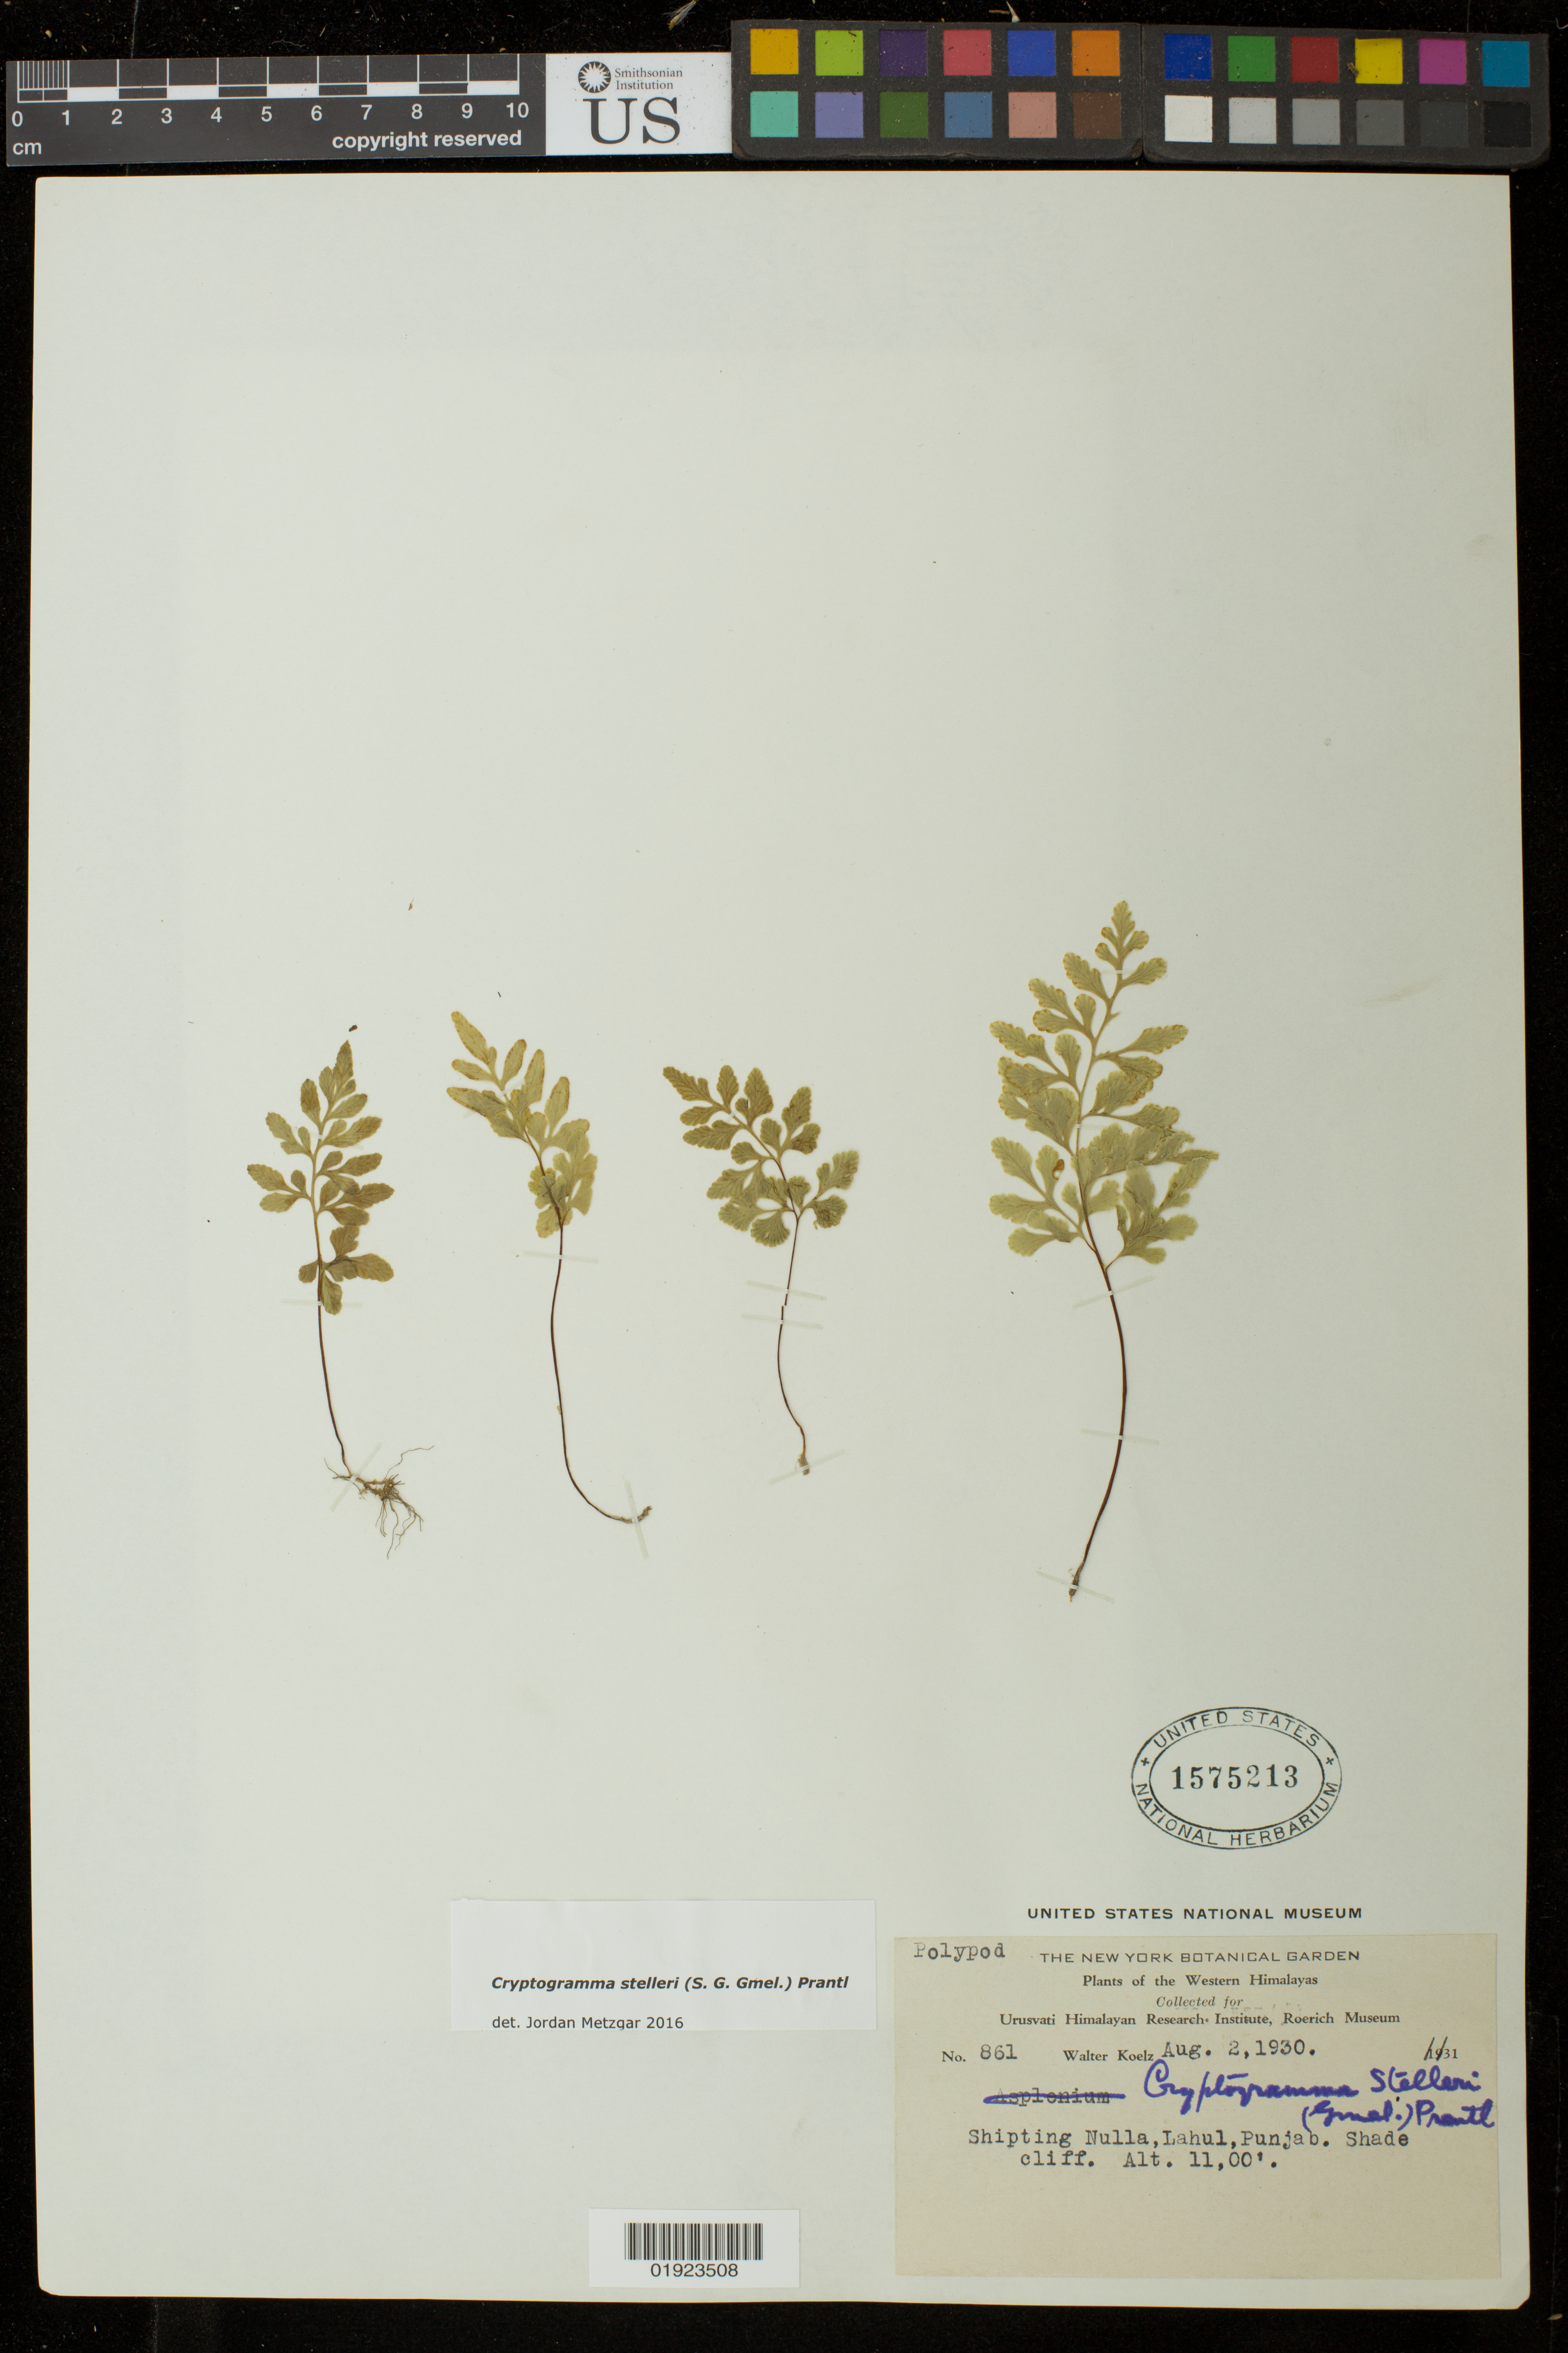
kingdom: Plantae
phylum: Tracheophyta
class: Polypodiopsida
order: Polypodiales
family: Pteridaceae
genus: Cryptogramma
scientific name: Cryptogramma stelleri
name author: (S.G. Gmel.) Prantl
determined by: Metzgar, Jordan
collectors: W. Koelz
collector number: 861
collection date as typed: August 2, 1930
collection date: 1930-08-02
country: India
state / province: Punjab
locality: Shipting Nulla, Lahul, Punjab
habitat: shade cliffs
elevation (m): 335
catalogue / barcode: US 1575213